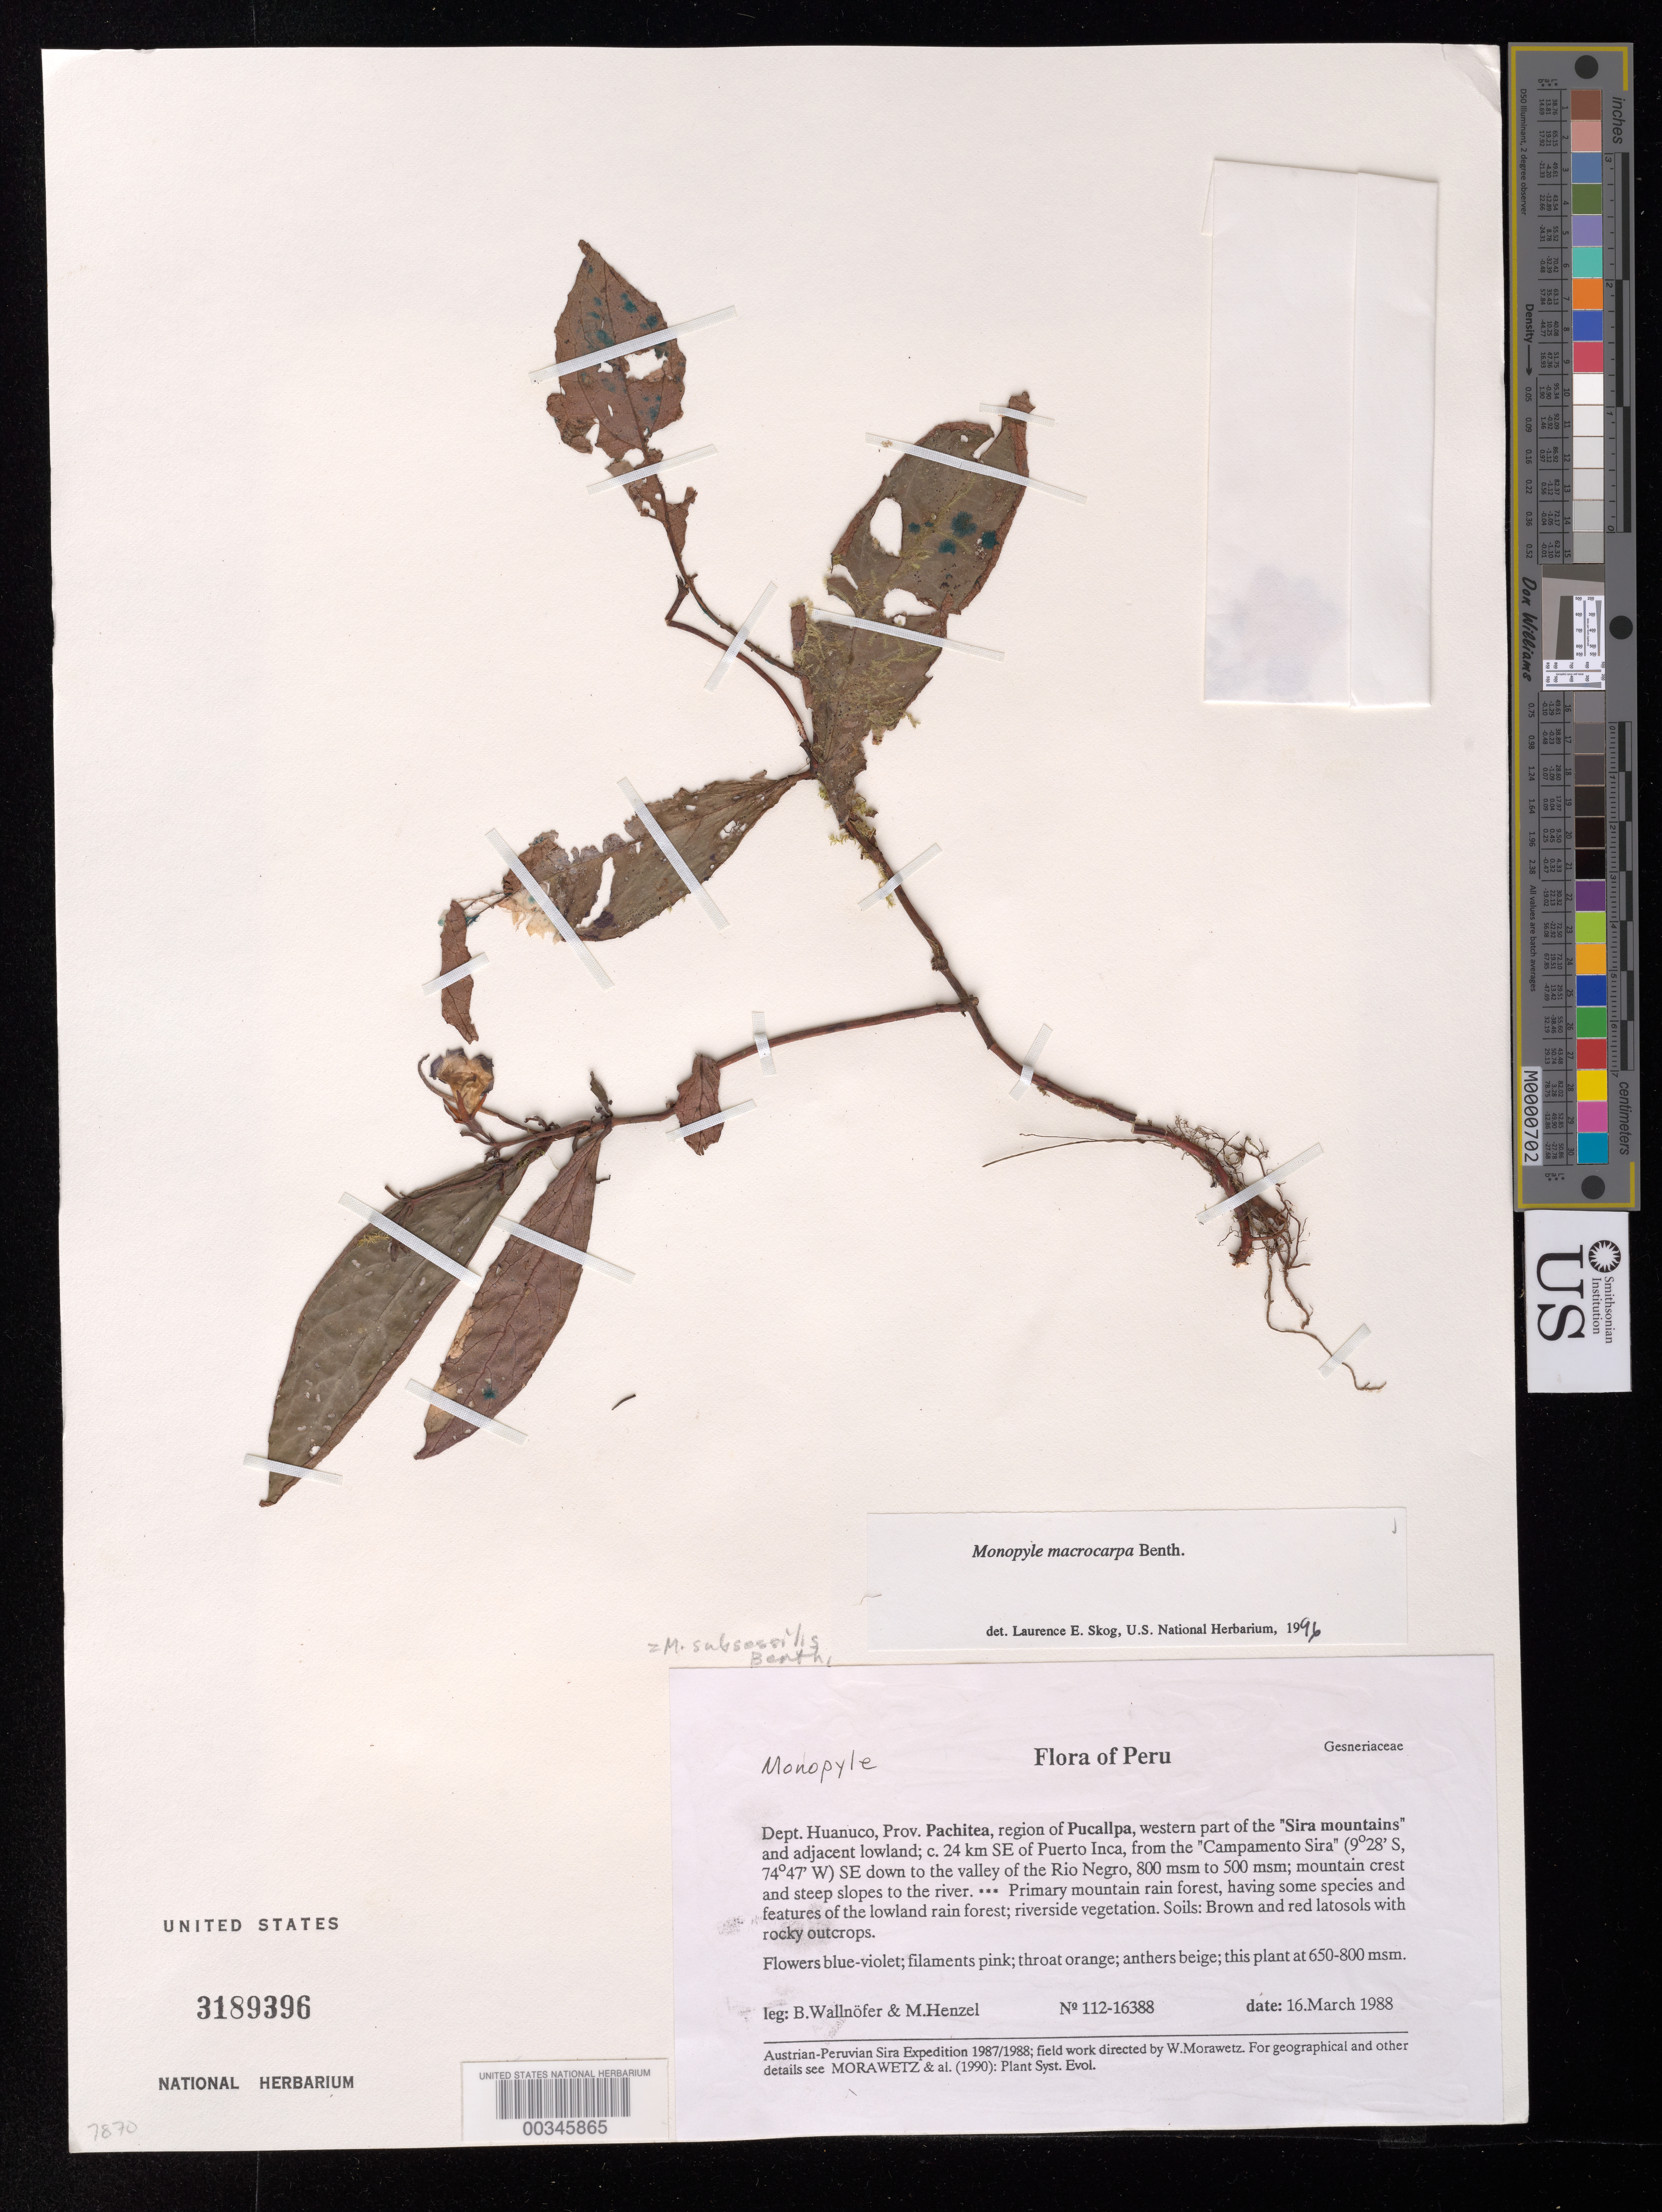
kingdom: Plantae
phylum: Tracheophyta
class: Magnoliopsida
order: Lamiales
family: Gesneriaceae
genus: Monopyle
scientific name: Monopyle macrocarpa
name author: Benth.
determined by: Skog, Laurence E.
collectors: B. Wallnöfer & M. Henzel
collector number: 112- 16388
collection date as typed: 16 Mar 1988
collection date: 1988-03-16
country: Peru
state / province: Huánuco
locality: Prov. Pachitea, region of Pucallpa, western part of "Sira Mountains" and adjacent lowland; c. 24 km SE of Puerto Inca, from the "Campamento Sira" SE down to the valley of the Rio Negro, mountain crest and steep slopes to the river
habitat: Primary mountain rain forest, having some species and features of the lowland rain forest; riverside vegetation; soils brown and red latosols with rocky outcrops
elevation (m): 650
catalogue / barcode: US 3189396